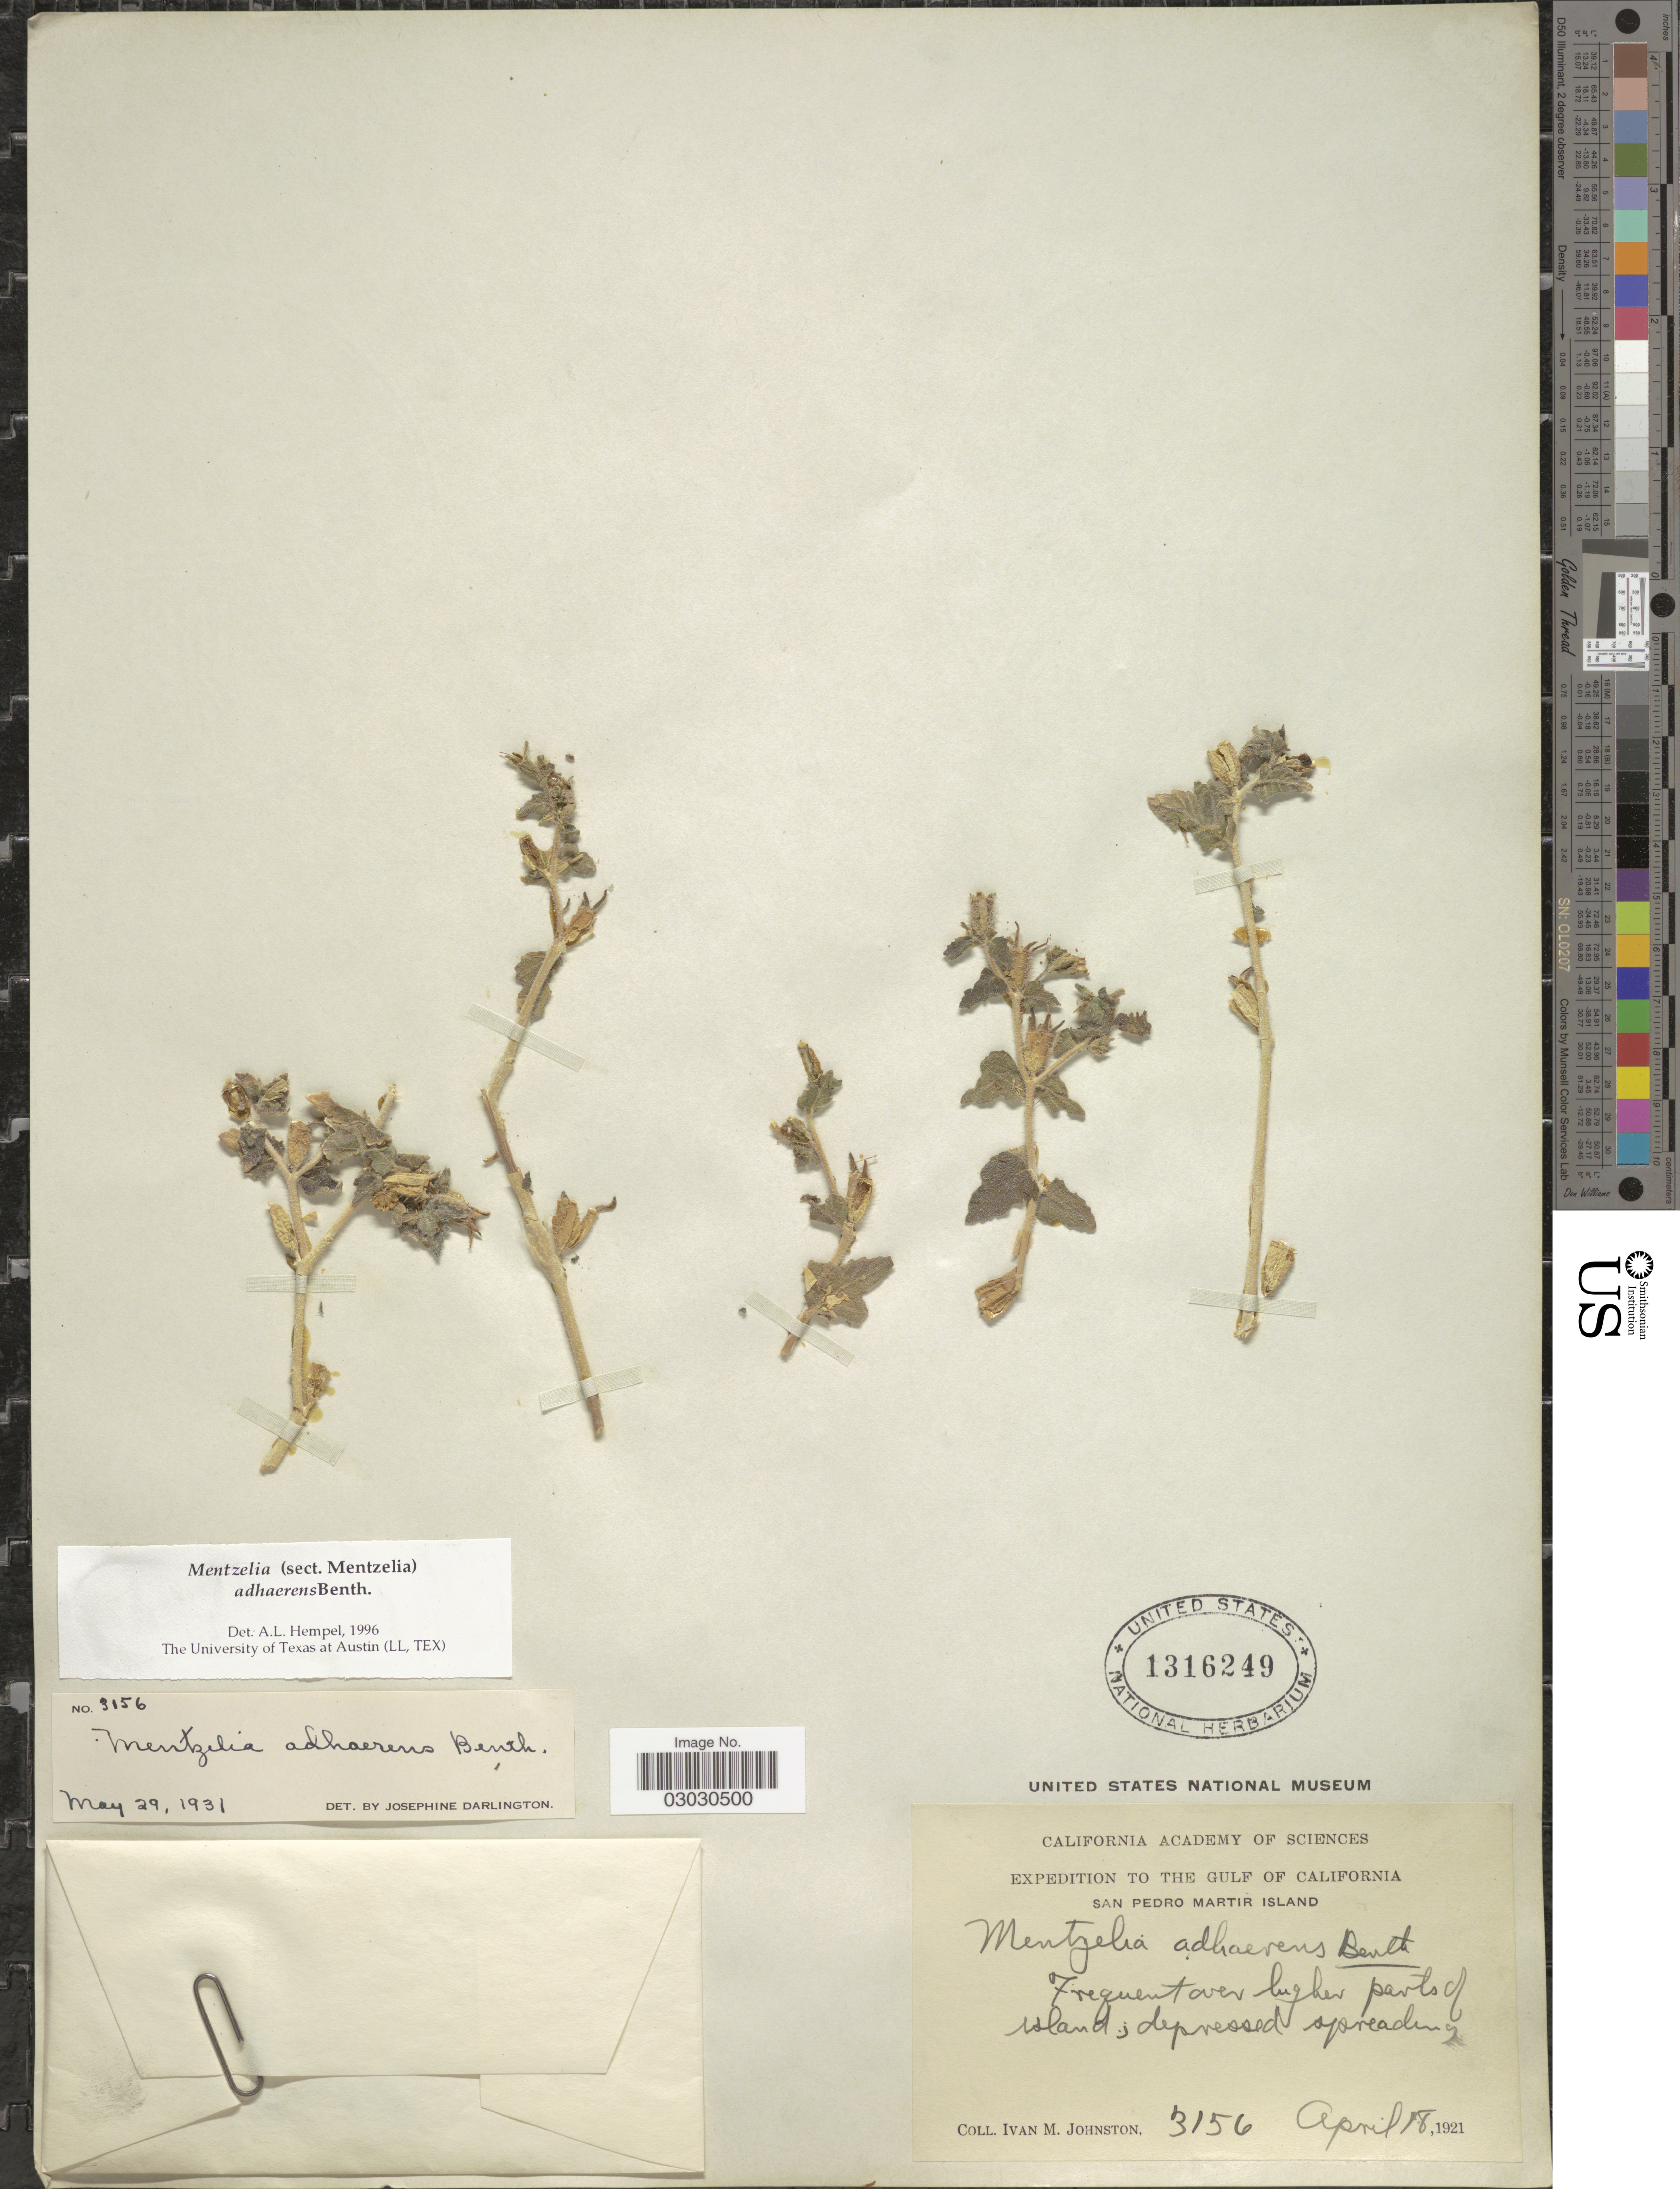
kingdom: Plantae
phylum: Tracheophyta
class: Magnoliopsida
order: Cornales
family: Loasaceae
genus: Mentzelia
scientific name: Mentzelia adhaerens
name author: Benth.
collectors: I.M. Johnston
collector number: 3156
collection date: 1921-04-18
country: Mexico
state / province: Sonora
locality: Gulf of California. San Pedro Martir Island.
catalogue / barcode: US 1316249